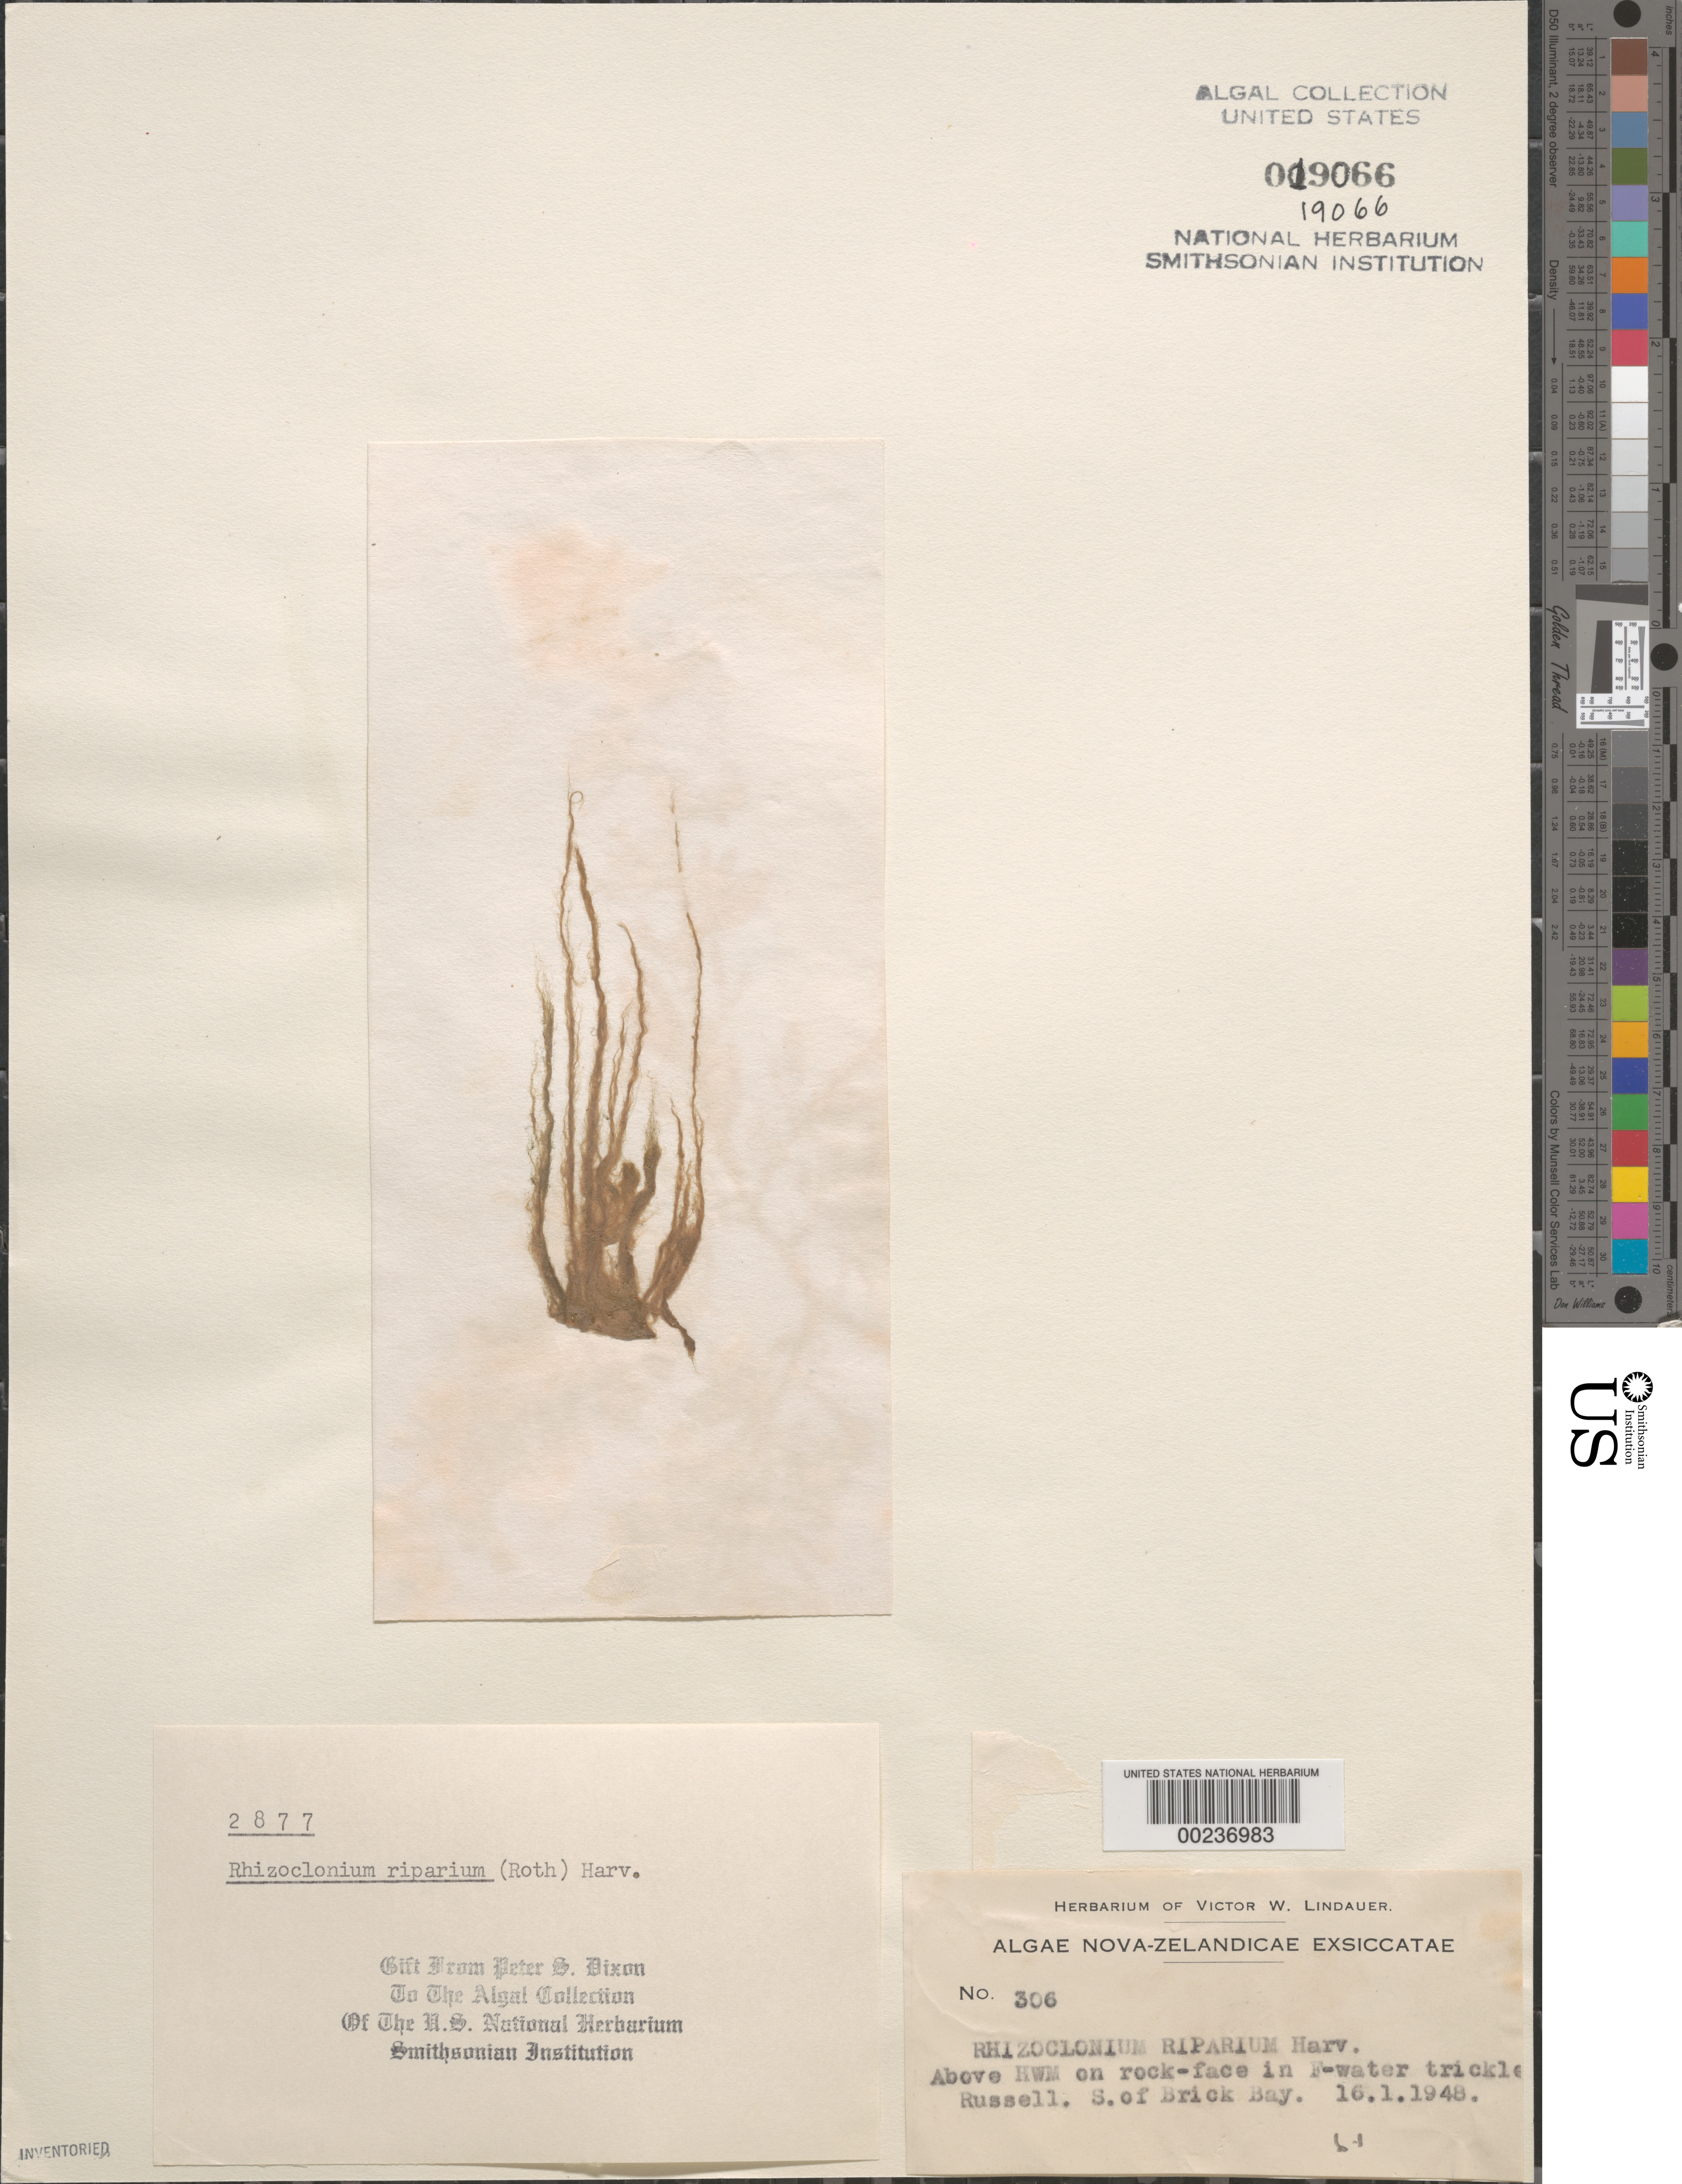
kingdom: Plantae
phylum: Chlorophyta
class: Ulvophyceae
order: Cladophorales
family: Cladophoraceae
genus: Rhizoclonium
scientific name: Rhizoclonium riparium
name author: (Roth) Harv.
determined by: Dixon, P. S.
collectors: V. Lindauer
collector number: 306 & PSD 2877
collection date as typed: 16 Jan 1948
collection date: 1948-01-16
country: New Zealand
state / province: Northland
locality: Russell, south of brick bay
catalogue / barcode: US 19066